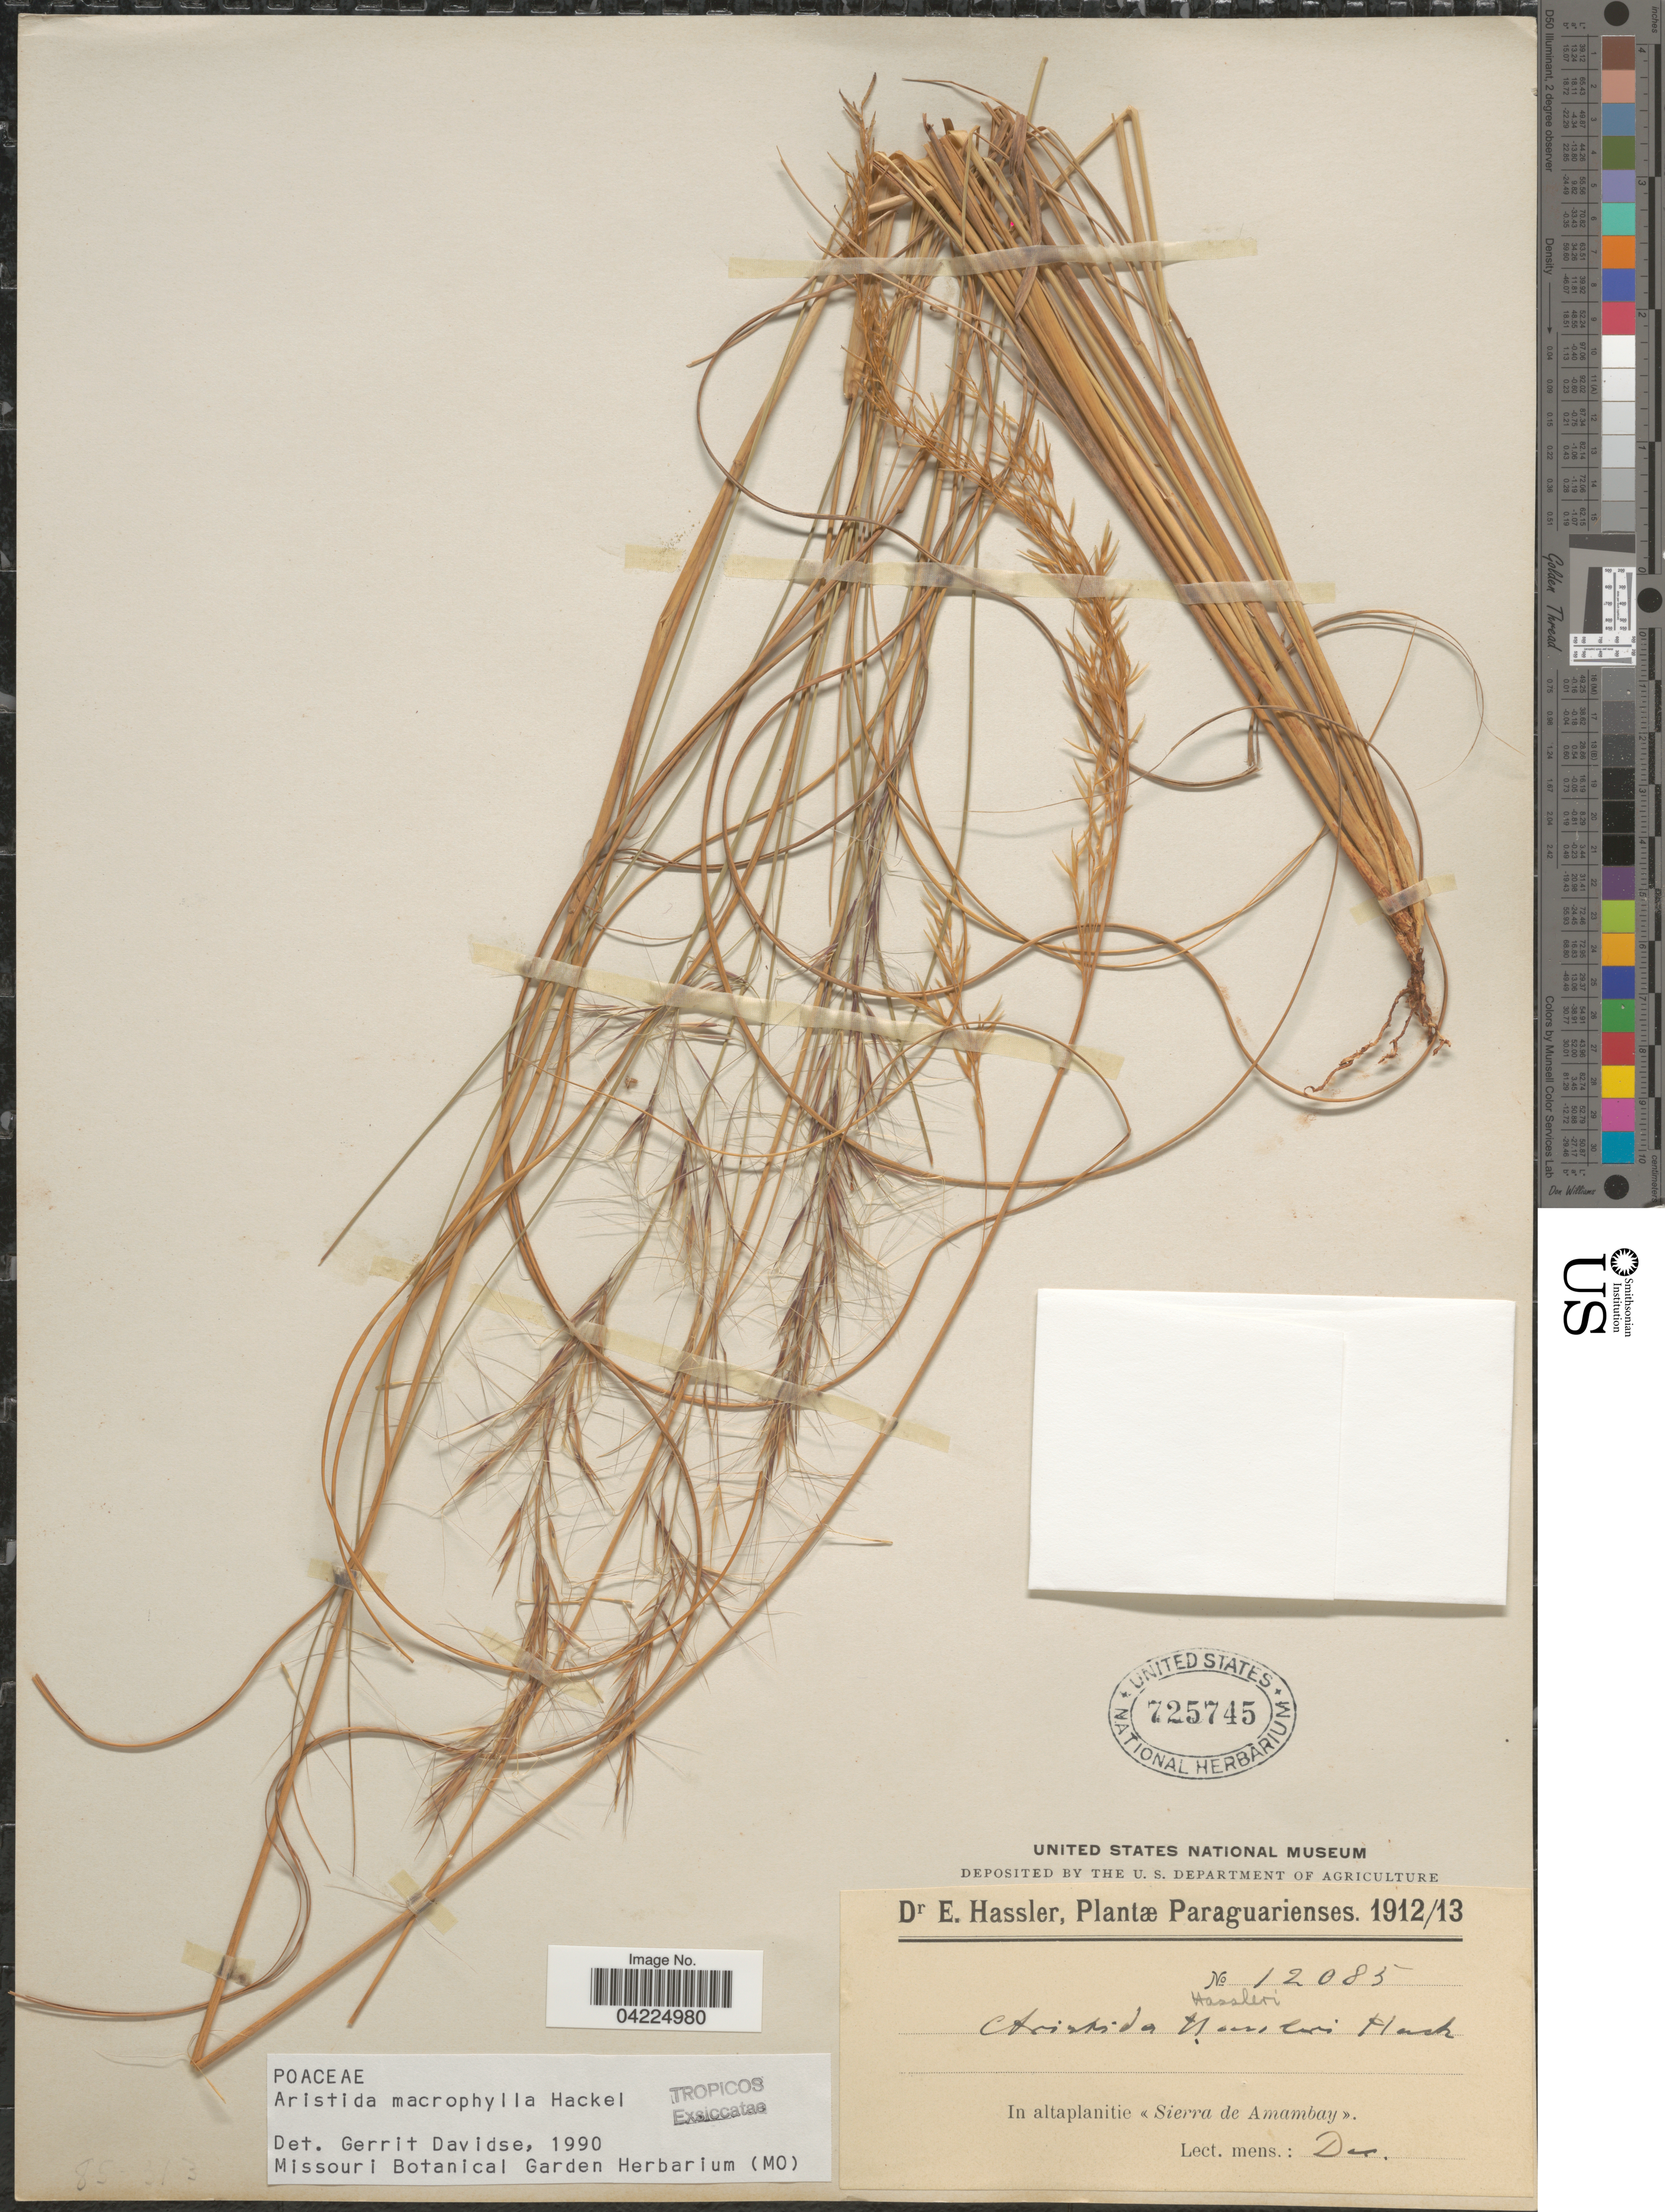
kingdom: Plantae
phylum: Tracheophyta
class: Liliopsida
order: Poales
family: Poaceae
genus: Aristida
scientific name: Aristida macrophylla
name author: Hack.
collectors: E. Hassler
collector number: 12085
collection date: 1912-12/1913-12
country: Paraguay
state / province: Amambay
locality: Paraguarienses. In altaplanitie «Sierra de Amambay».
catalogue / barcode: US 725745